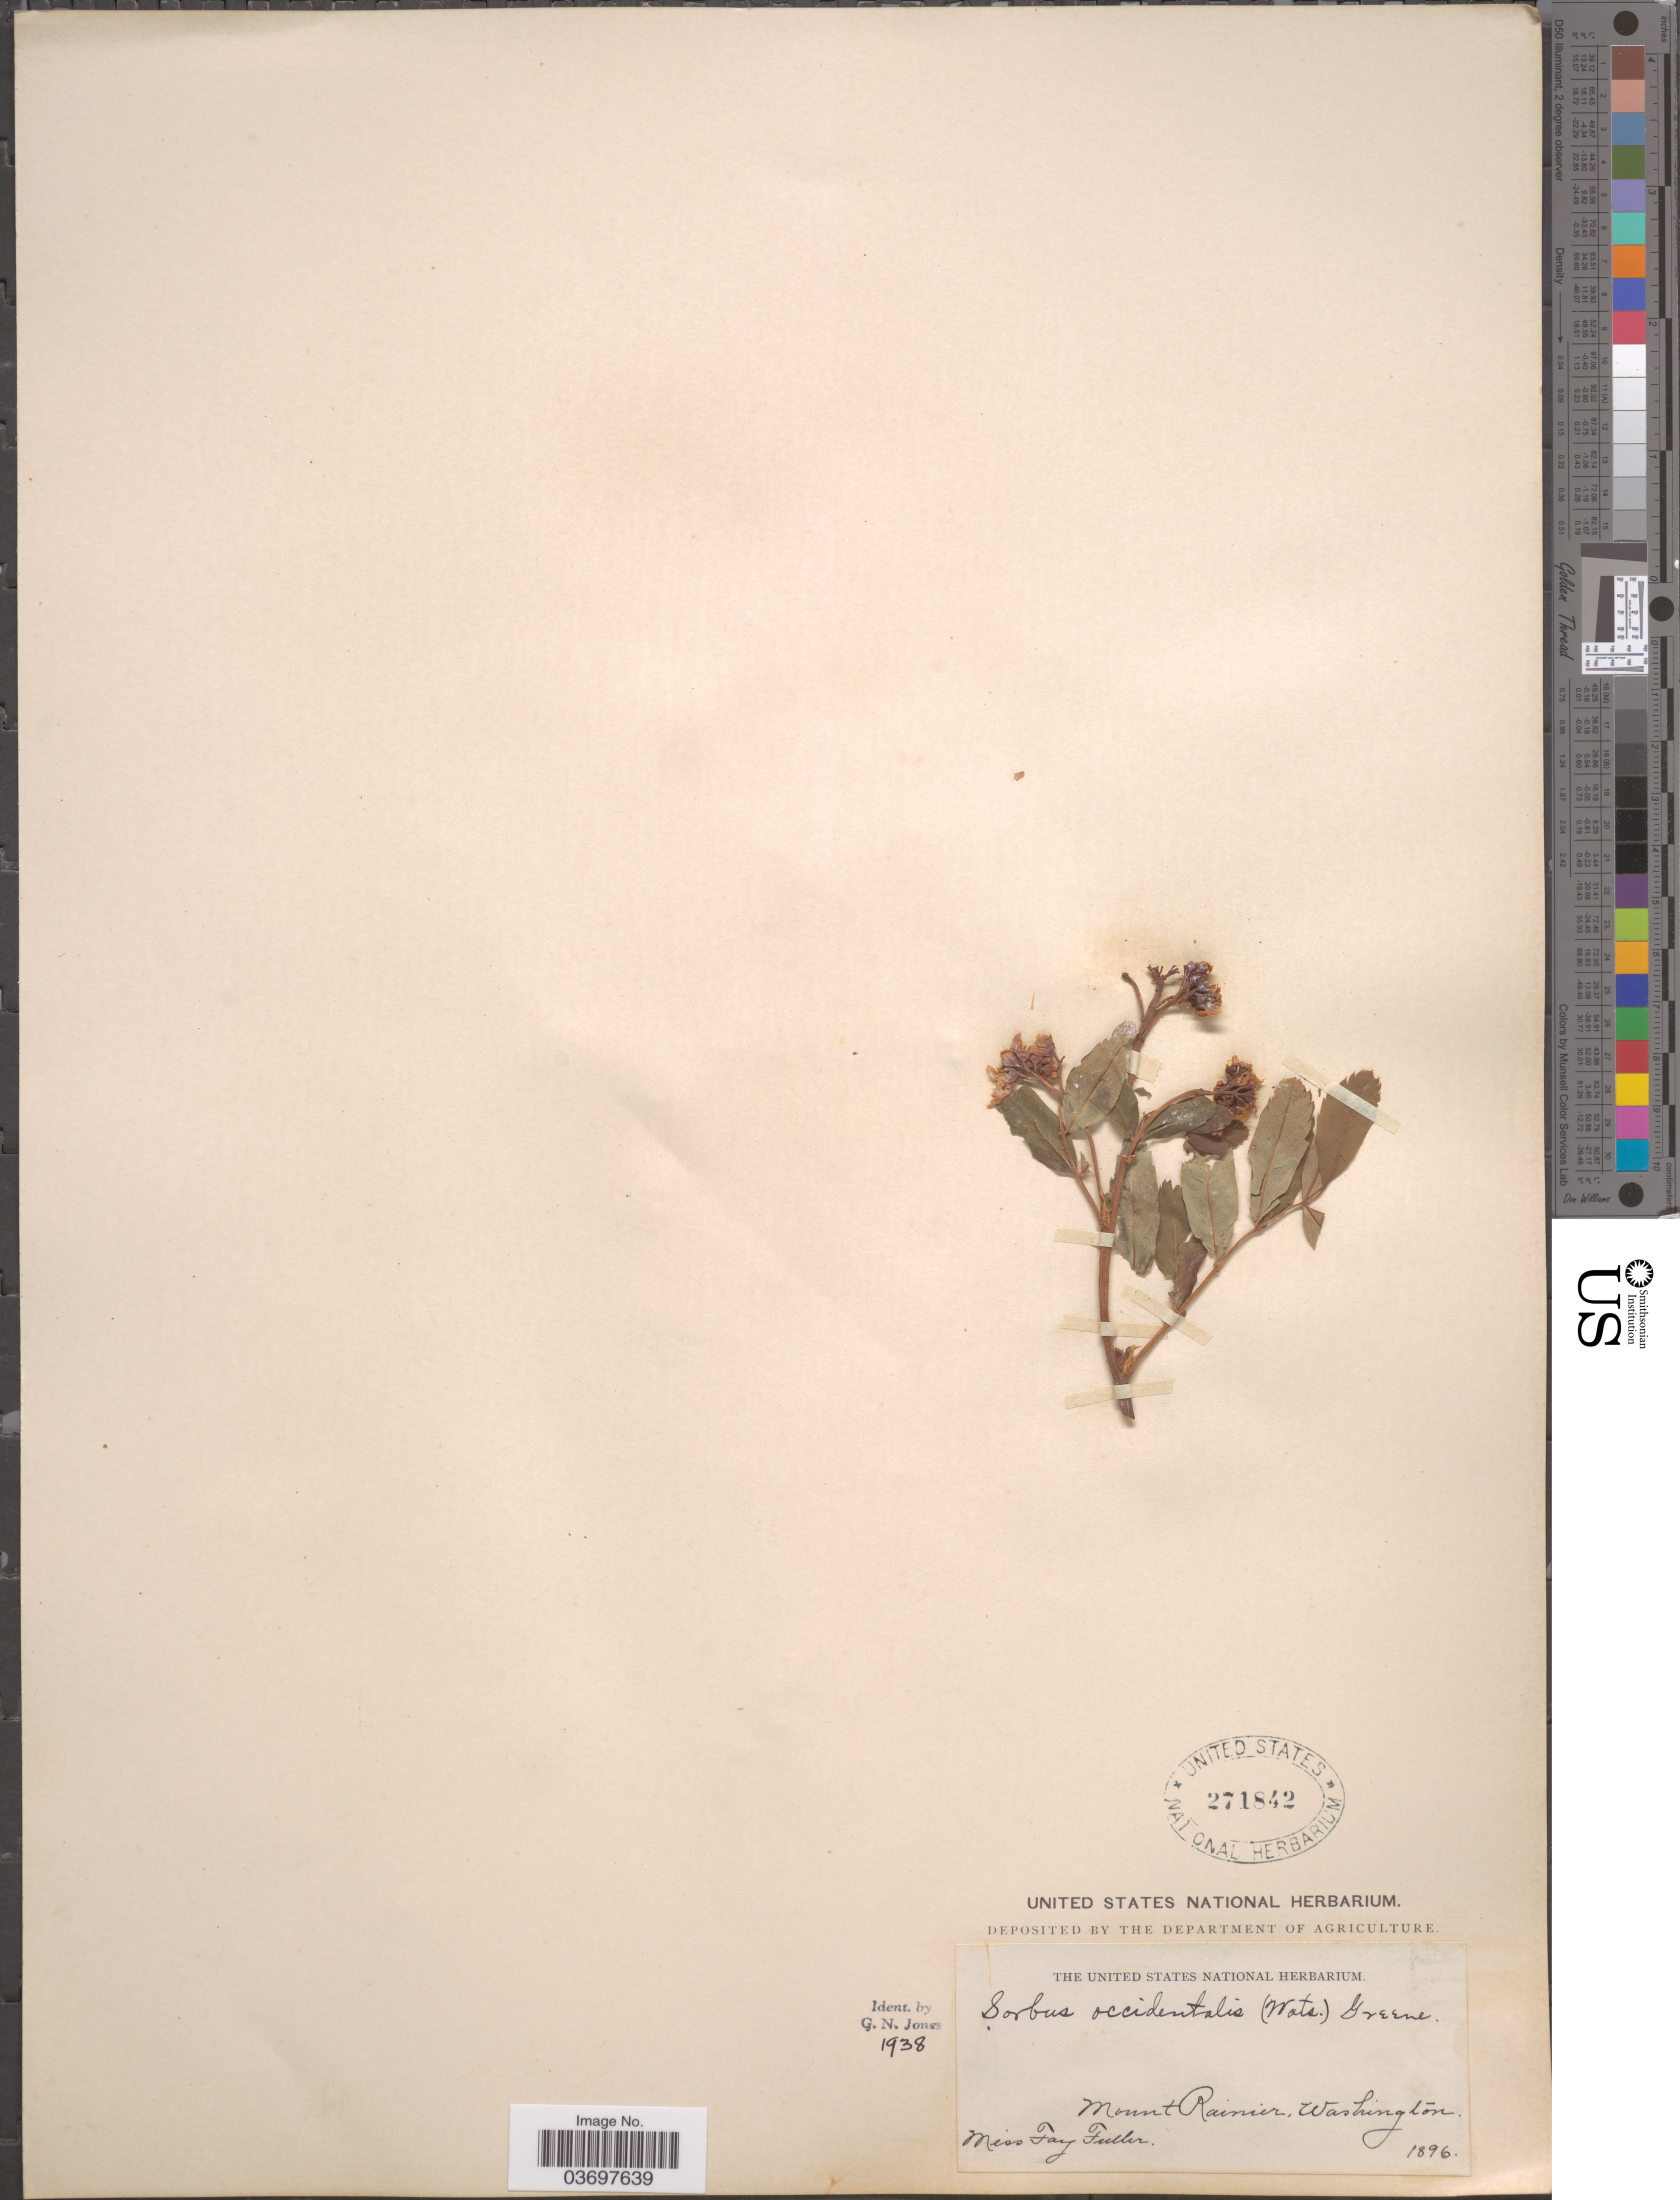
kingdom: Plantae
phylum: Tracheophyta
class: Magnoliopsida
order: Rosales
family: Rosaceae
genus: Sorbus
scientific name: Sorbus pumila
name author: Raf.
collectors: F. Fuller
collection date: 1896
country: United States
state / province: Washington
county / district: Pierce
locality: Mount Rainier.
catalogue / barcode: US 271842